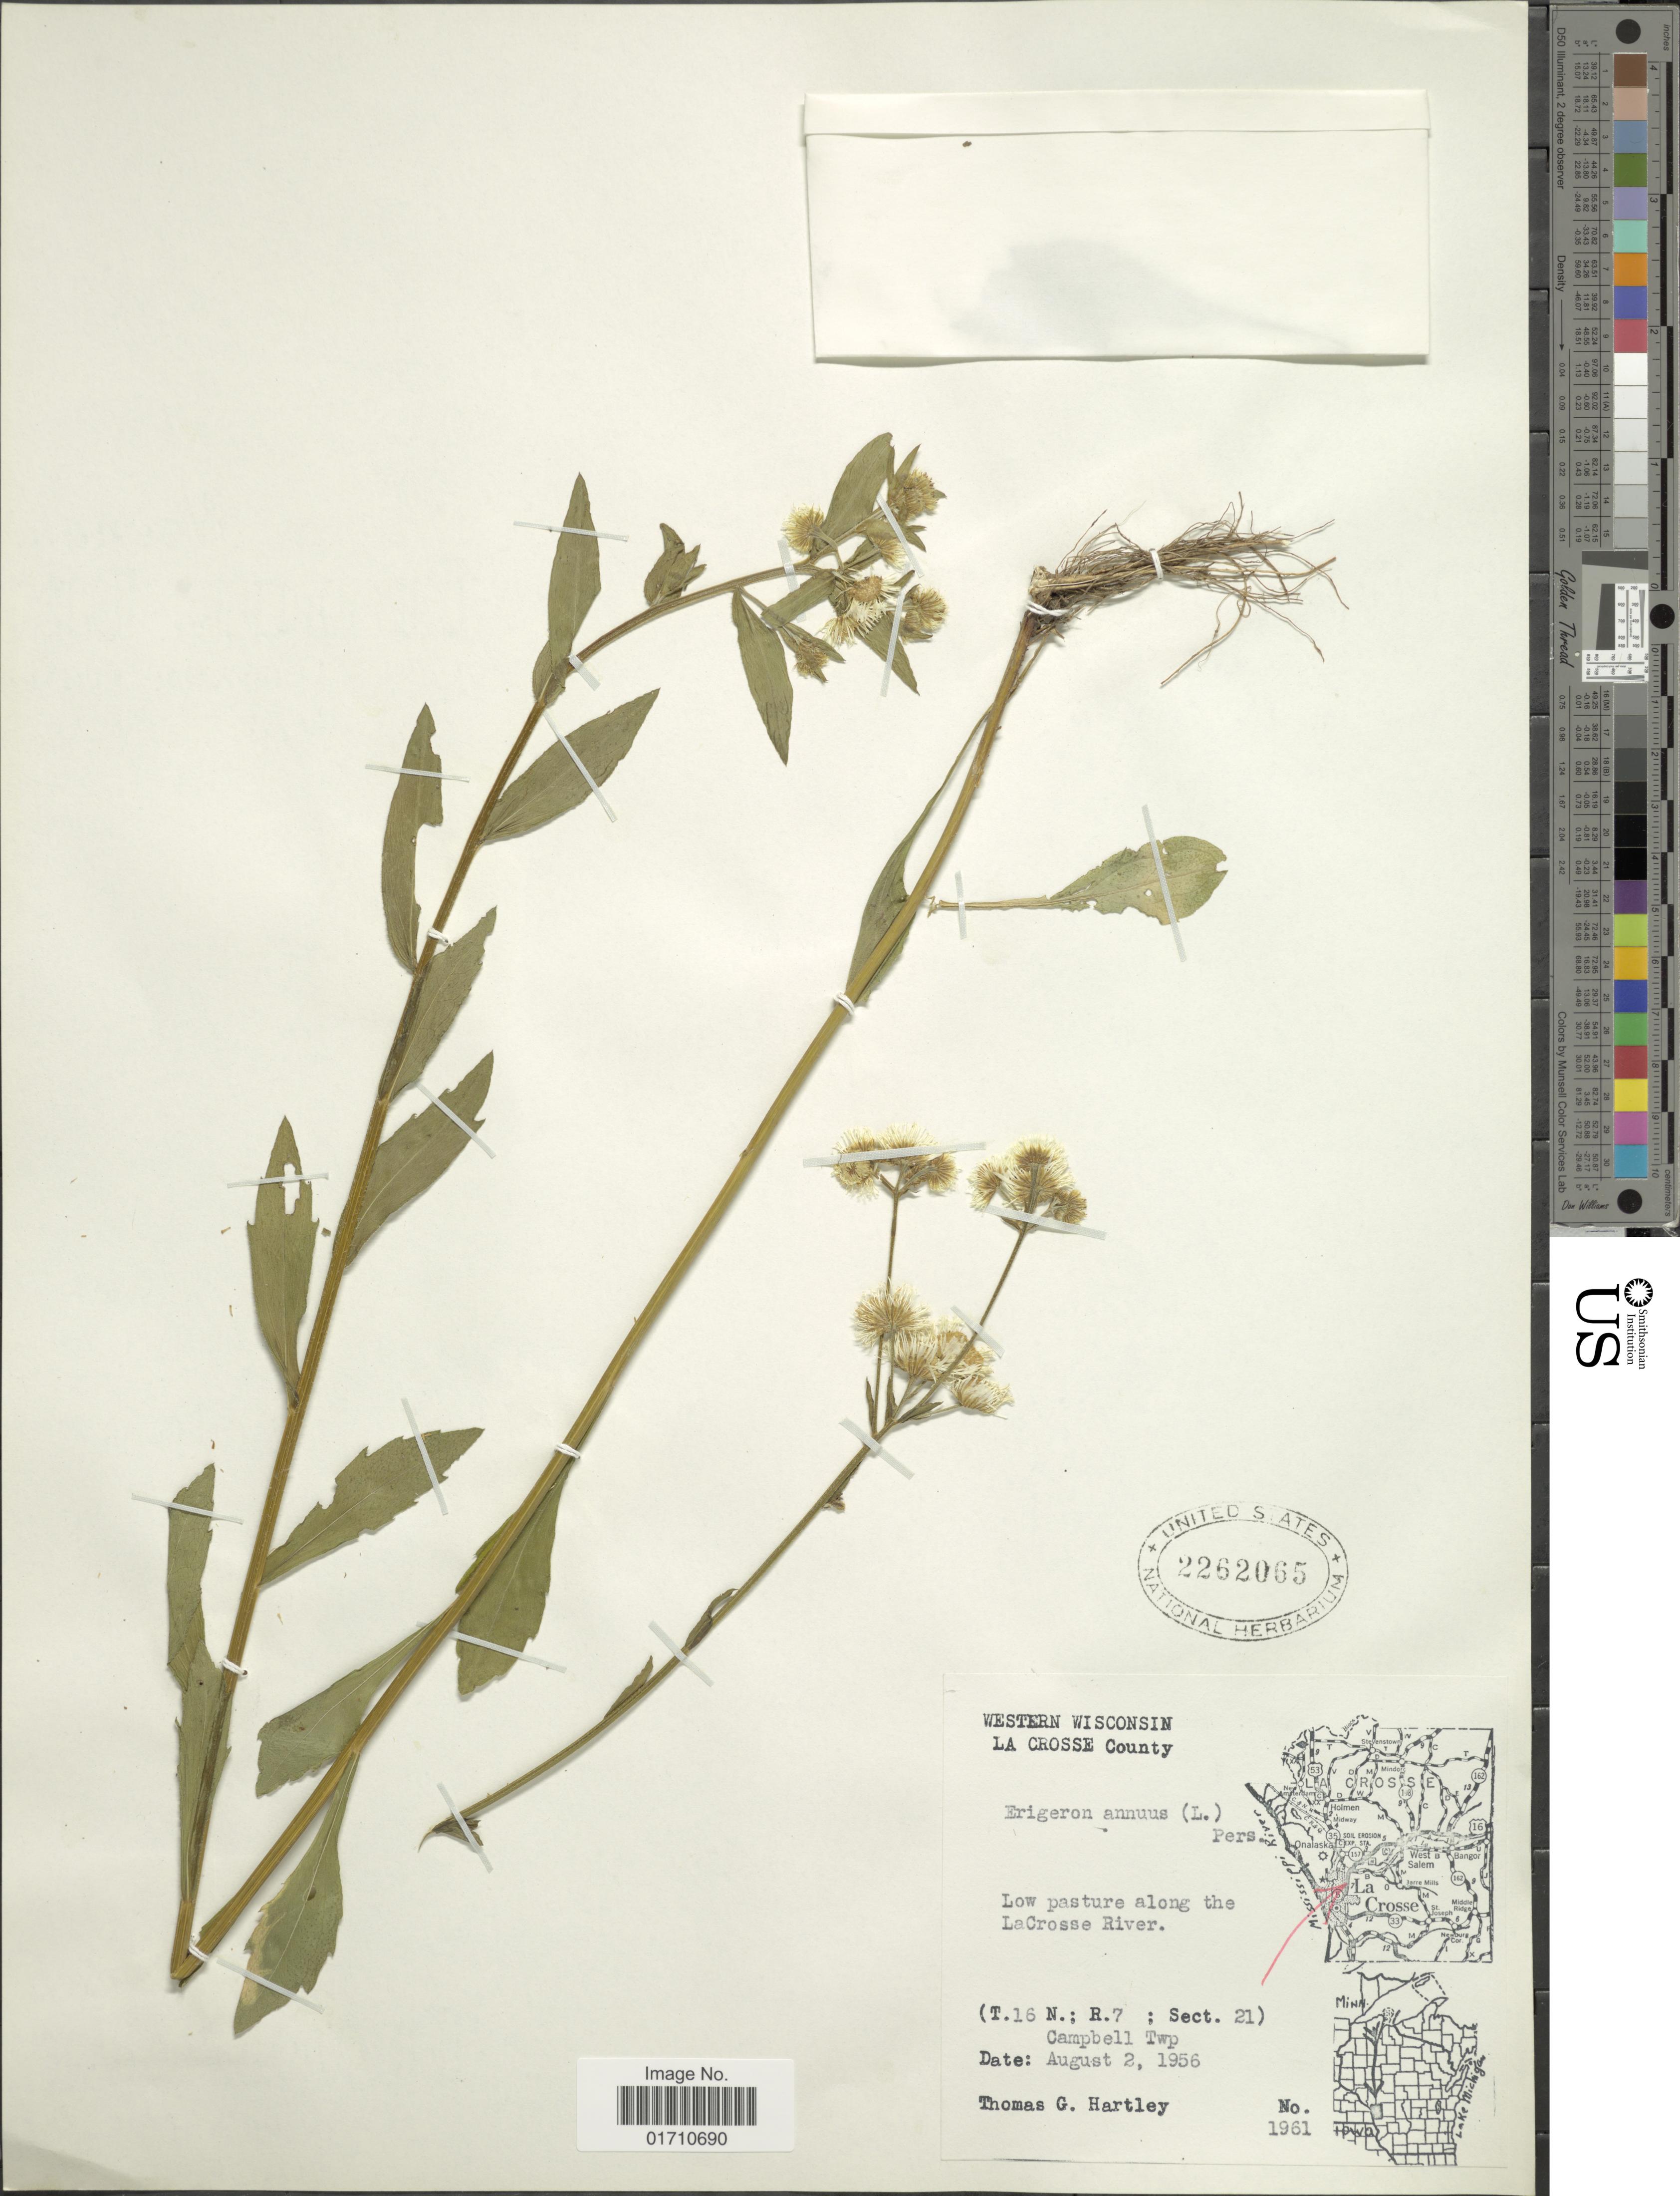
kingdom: Plantae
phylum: Tracheophyta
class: Magnoliopsida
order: Asterales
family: Asteraceae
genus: Erigeron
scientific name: Erigeron annuus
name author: (L.) Pers.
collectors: T. G. Hartley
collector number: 1961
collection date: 1956-08-02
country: United States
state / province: Wisconsin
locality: Western Wisconsin, La Crosse County, Low pasture along the LaCrosse River (T.16 N.; R.7 ; Sect. 21) Campbell Twp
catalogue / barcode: US 2262065